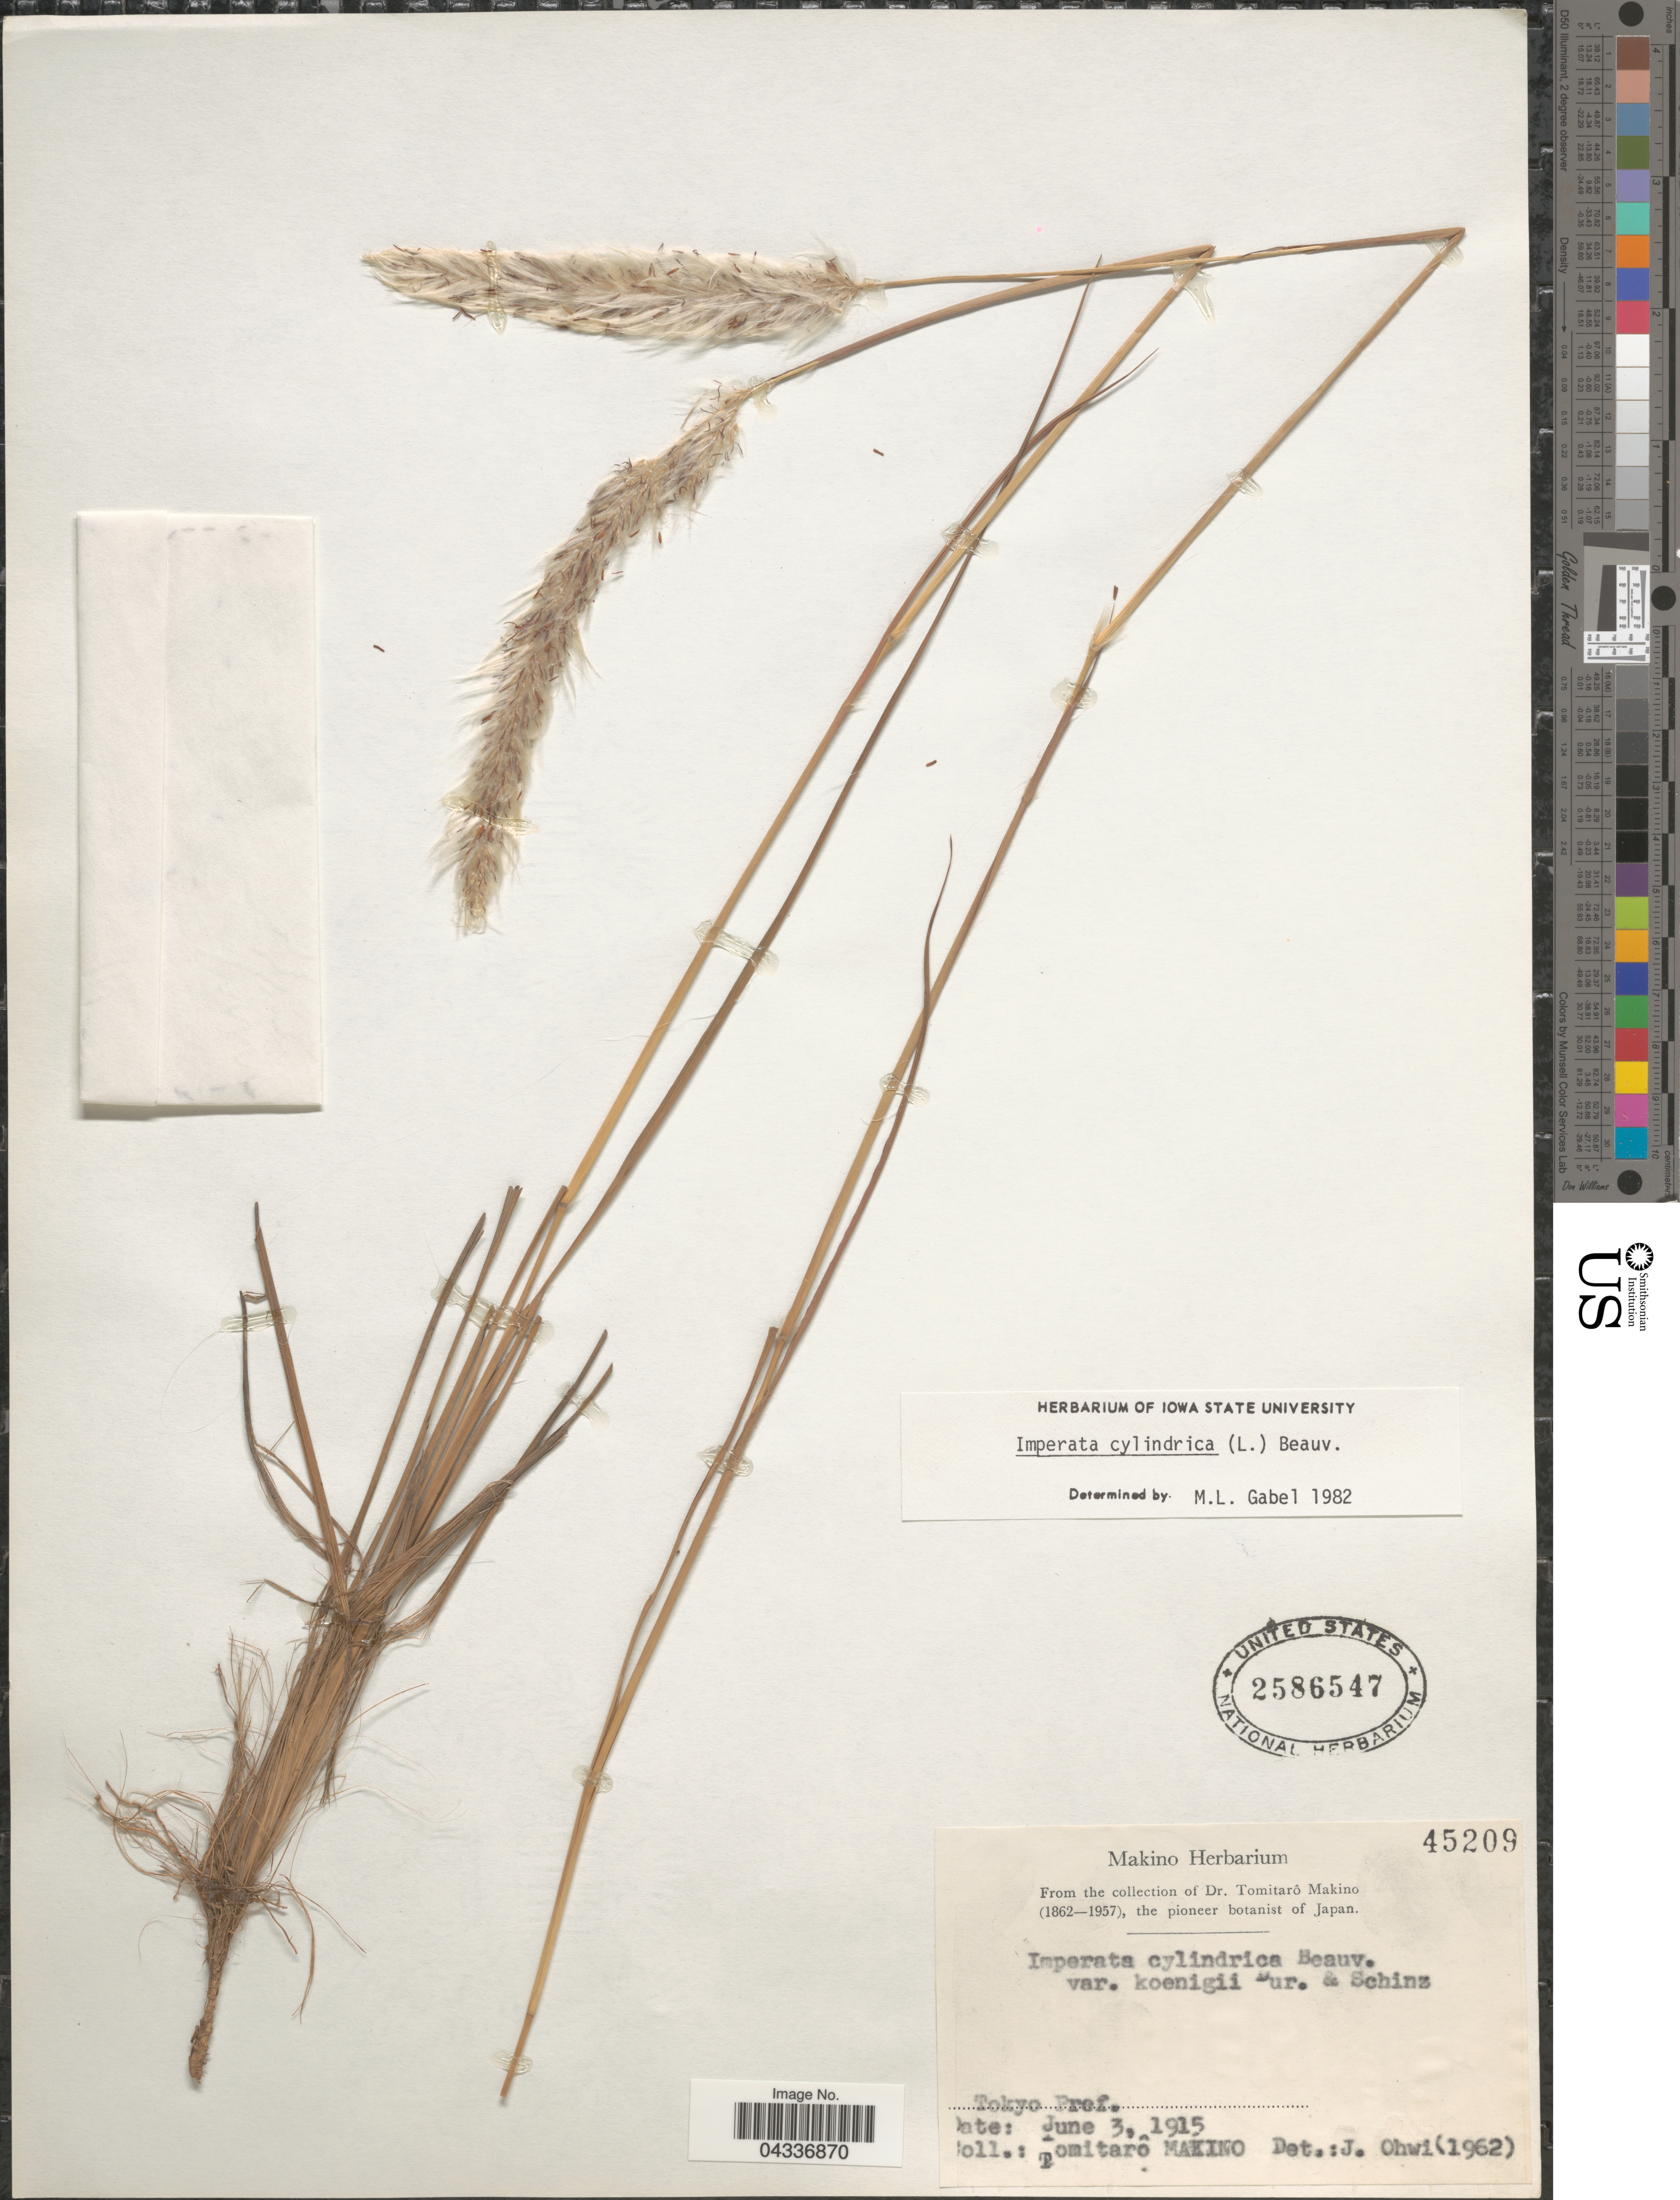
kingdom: Plantae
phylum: Tracheophyta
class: Liliopsida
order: Poales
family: Poaceae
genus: Imperata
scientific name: Imperata cylindrica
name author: (L.) P. Beauv.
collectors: T. Makino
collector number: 45209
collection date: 1915-06-03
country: Japan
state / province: Tokyo, Federal City of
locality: Tokyo Pref.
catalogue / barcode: US 2586547